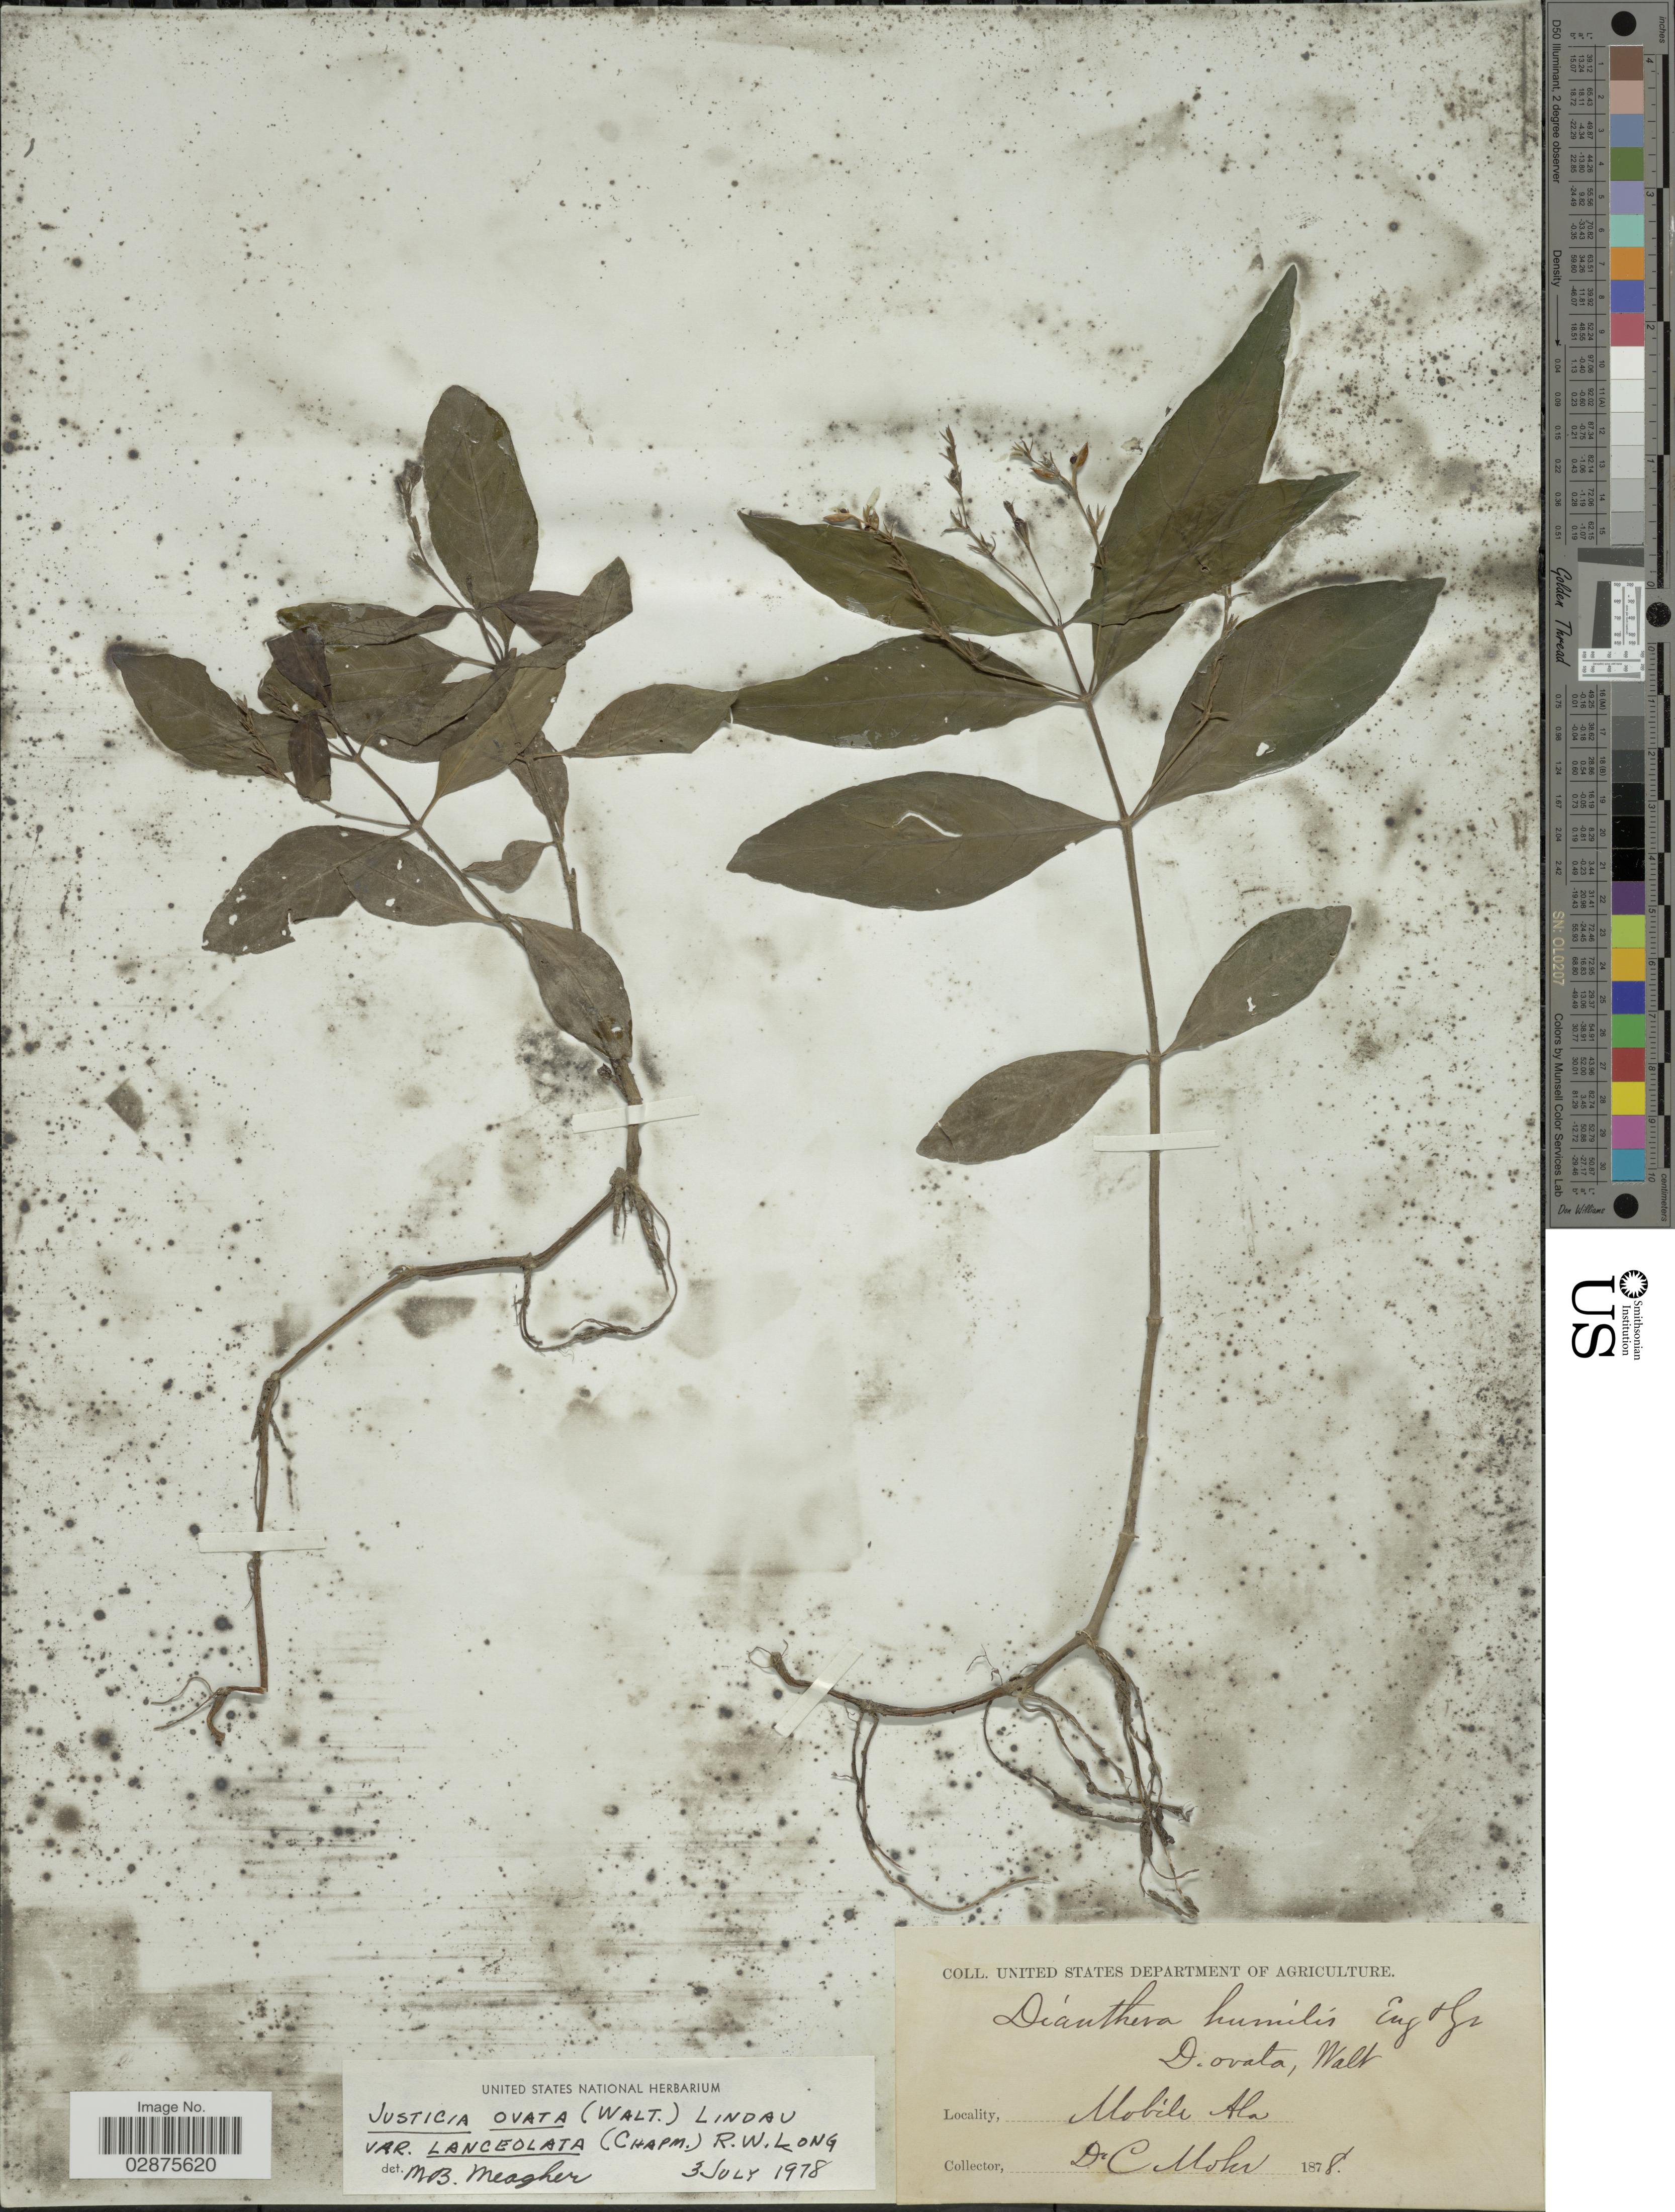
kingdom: Plantae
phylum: Tracheophyta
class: Magnoliopsida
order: Lamiales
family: Acanthaceae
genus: Justicia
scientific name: Justicia lanceolata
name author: (Chapm.) Small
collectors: C. T. Mohr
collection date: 1878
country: United States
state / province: Alabama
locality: Mobile. Ala.